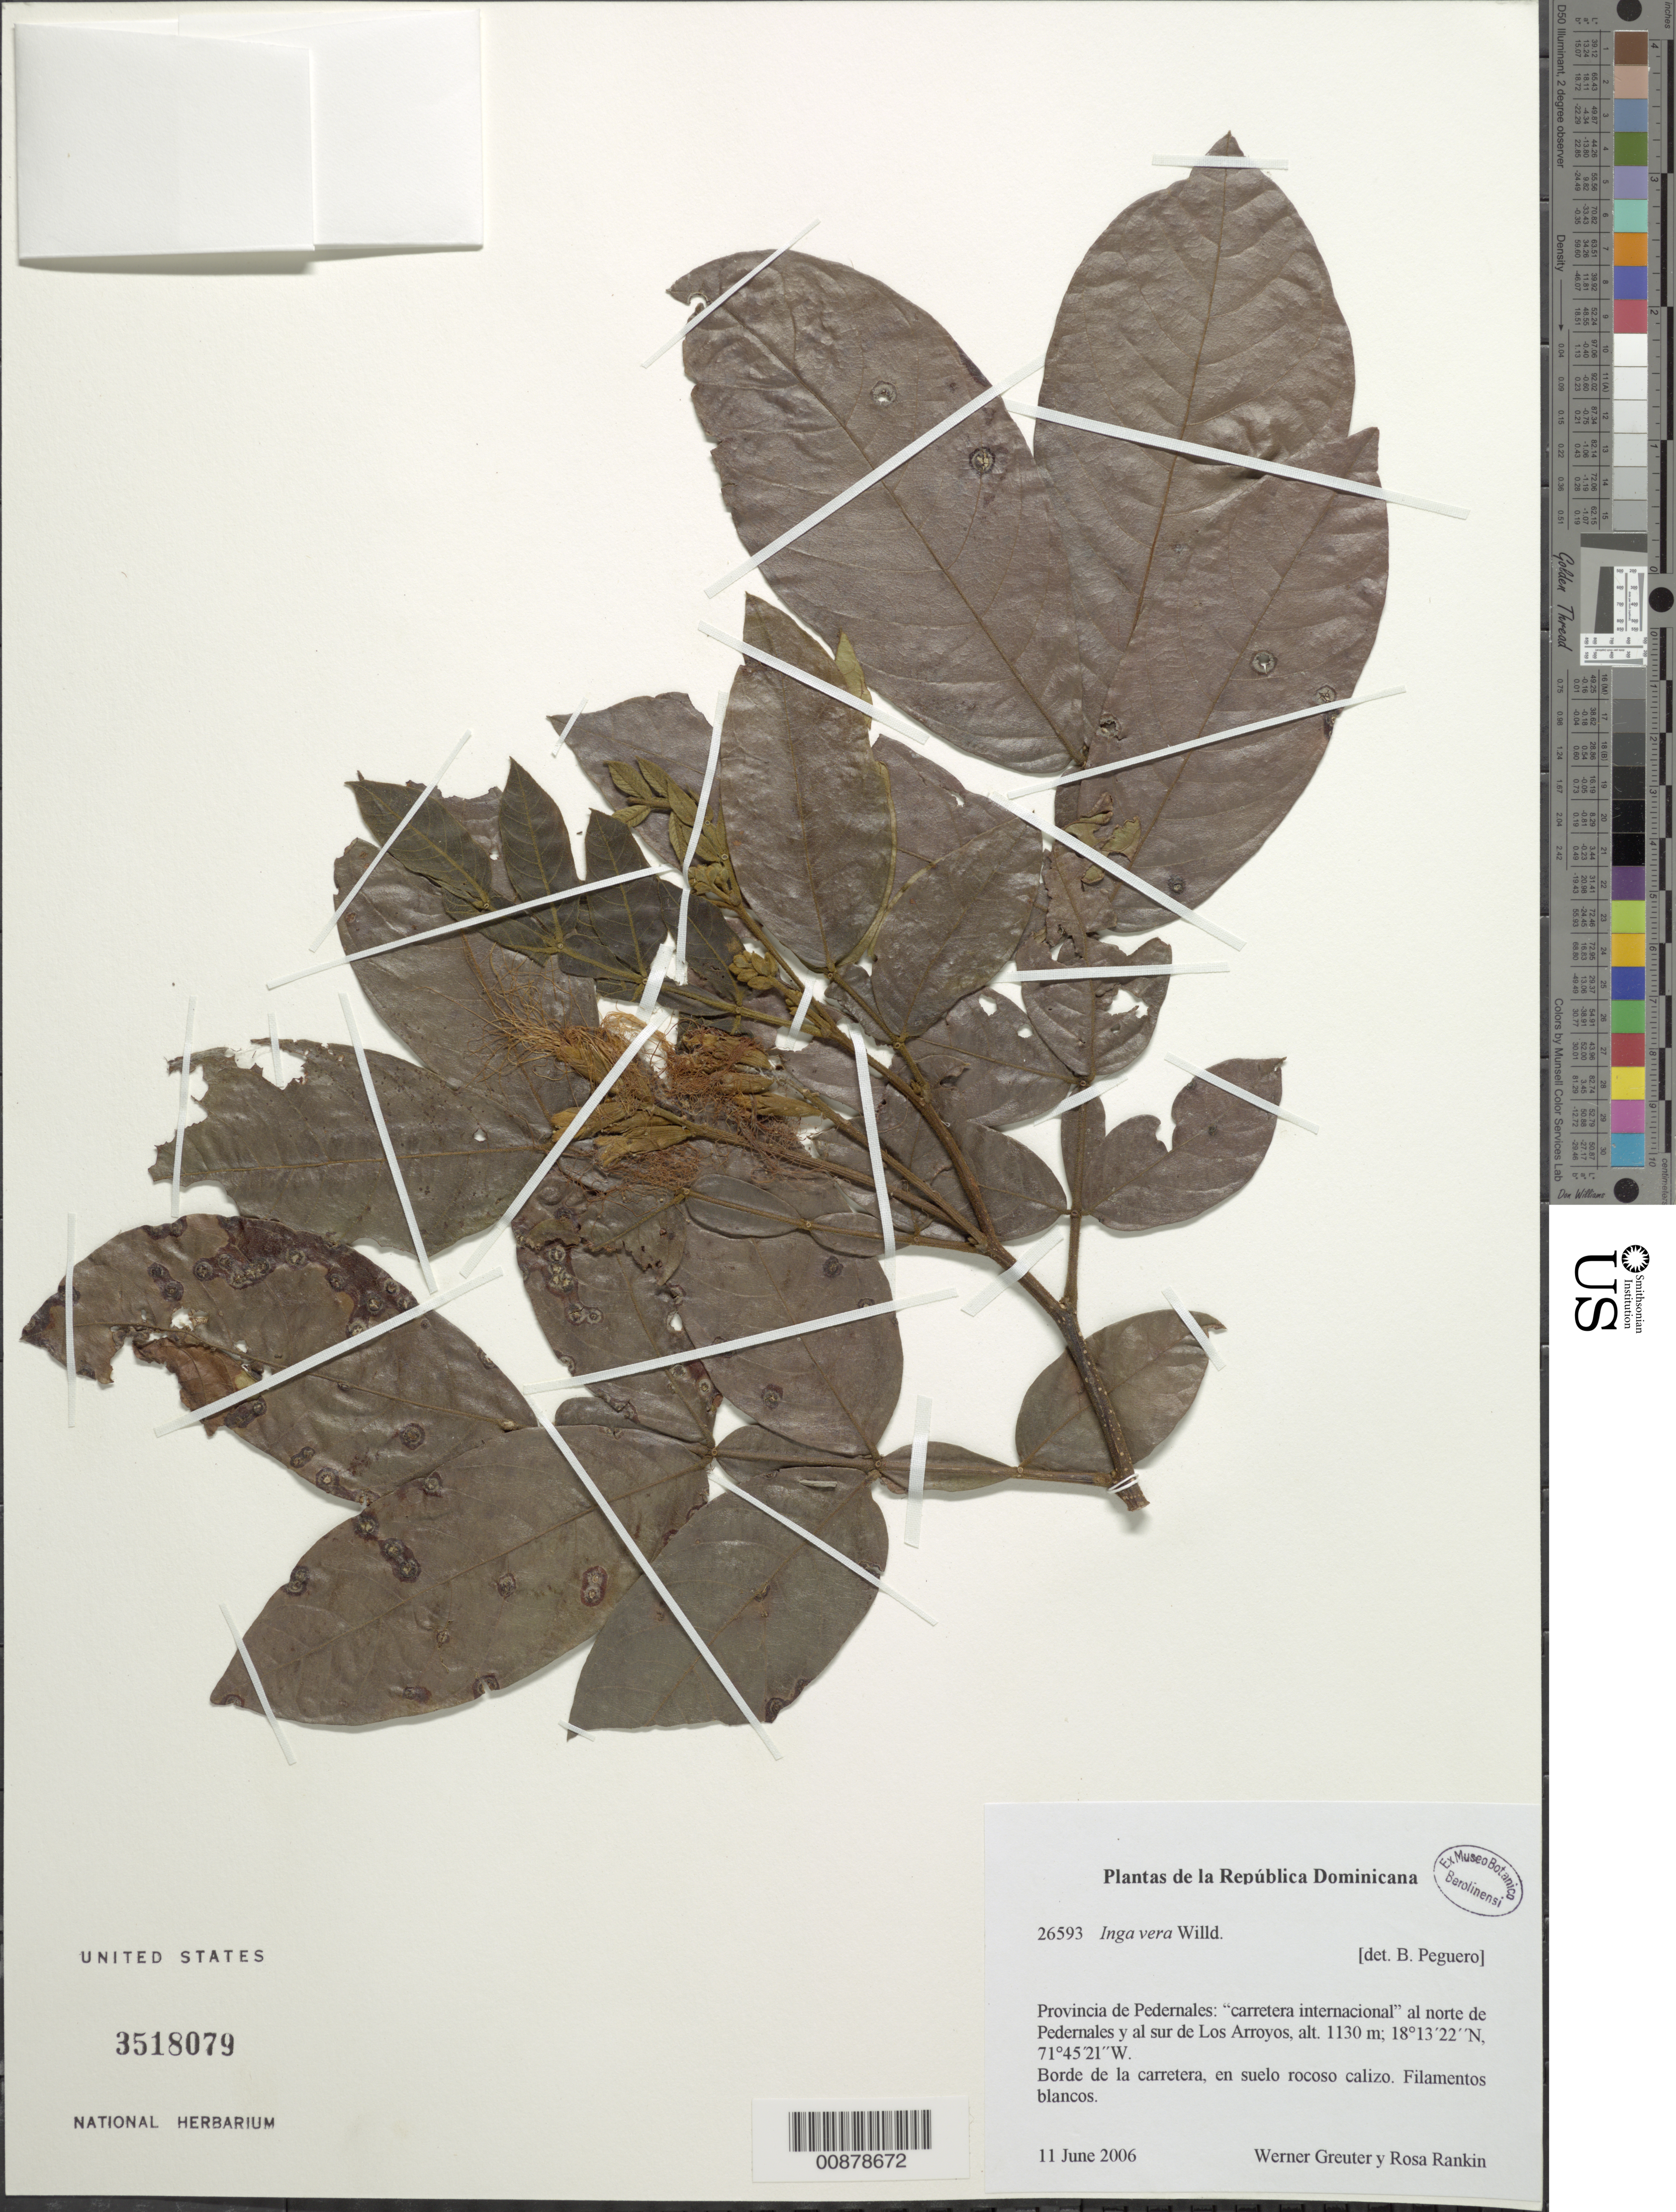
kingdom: Plantae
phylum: Tracheophyta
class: Magnoliopsida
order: Fabales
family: Fabaceae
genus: Inga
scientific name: Inga vera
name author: Willd.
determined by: Perguero, B.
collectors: W. Greuter & R. Rankin Rodriguez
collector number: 26593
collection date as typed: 11 Jun 2006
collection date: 2006-06-11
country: Dominican Republic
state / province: Pedernales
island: Hispaniola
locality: "Carretera internacional" al norte de Pedernales y al sur de Los Arroyos..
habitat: Borde de la carretera, en suelo rocoso calizo.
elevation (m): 1130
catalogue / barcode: US 3518079